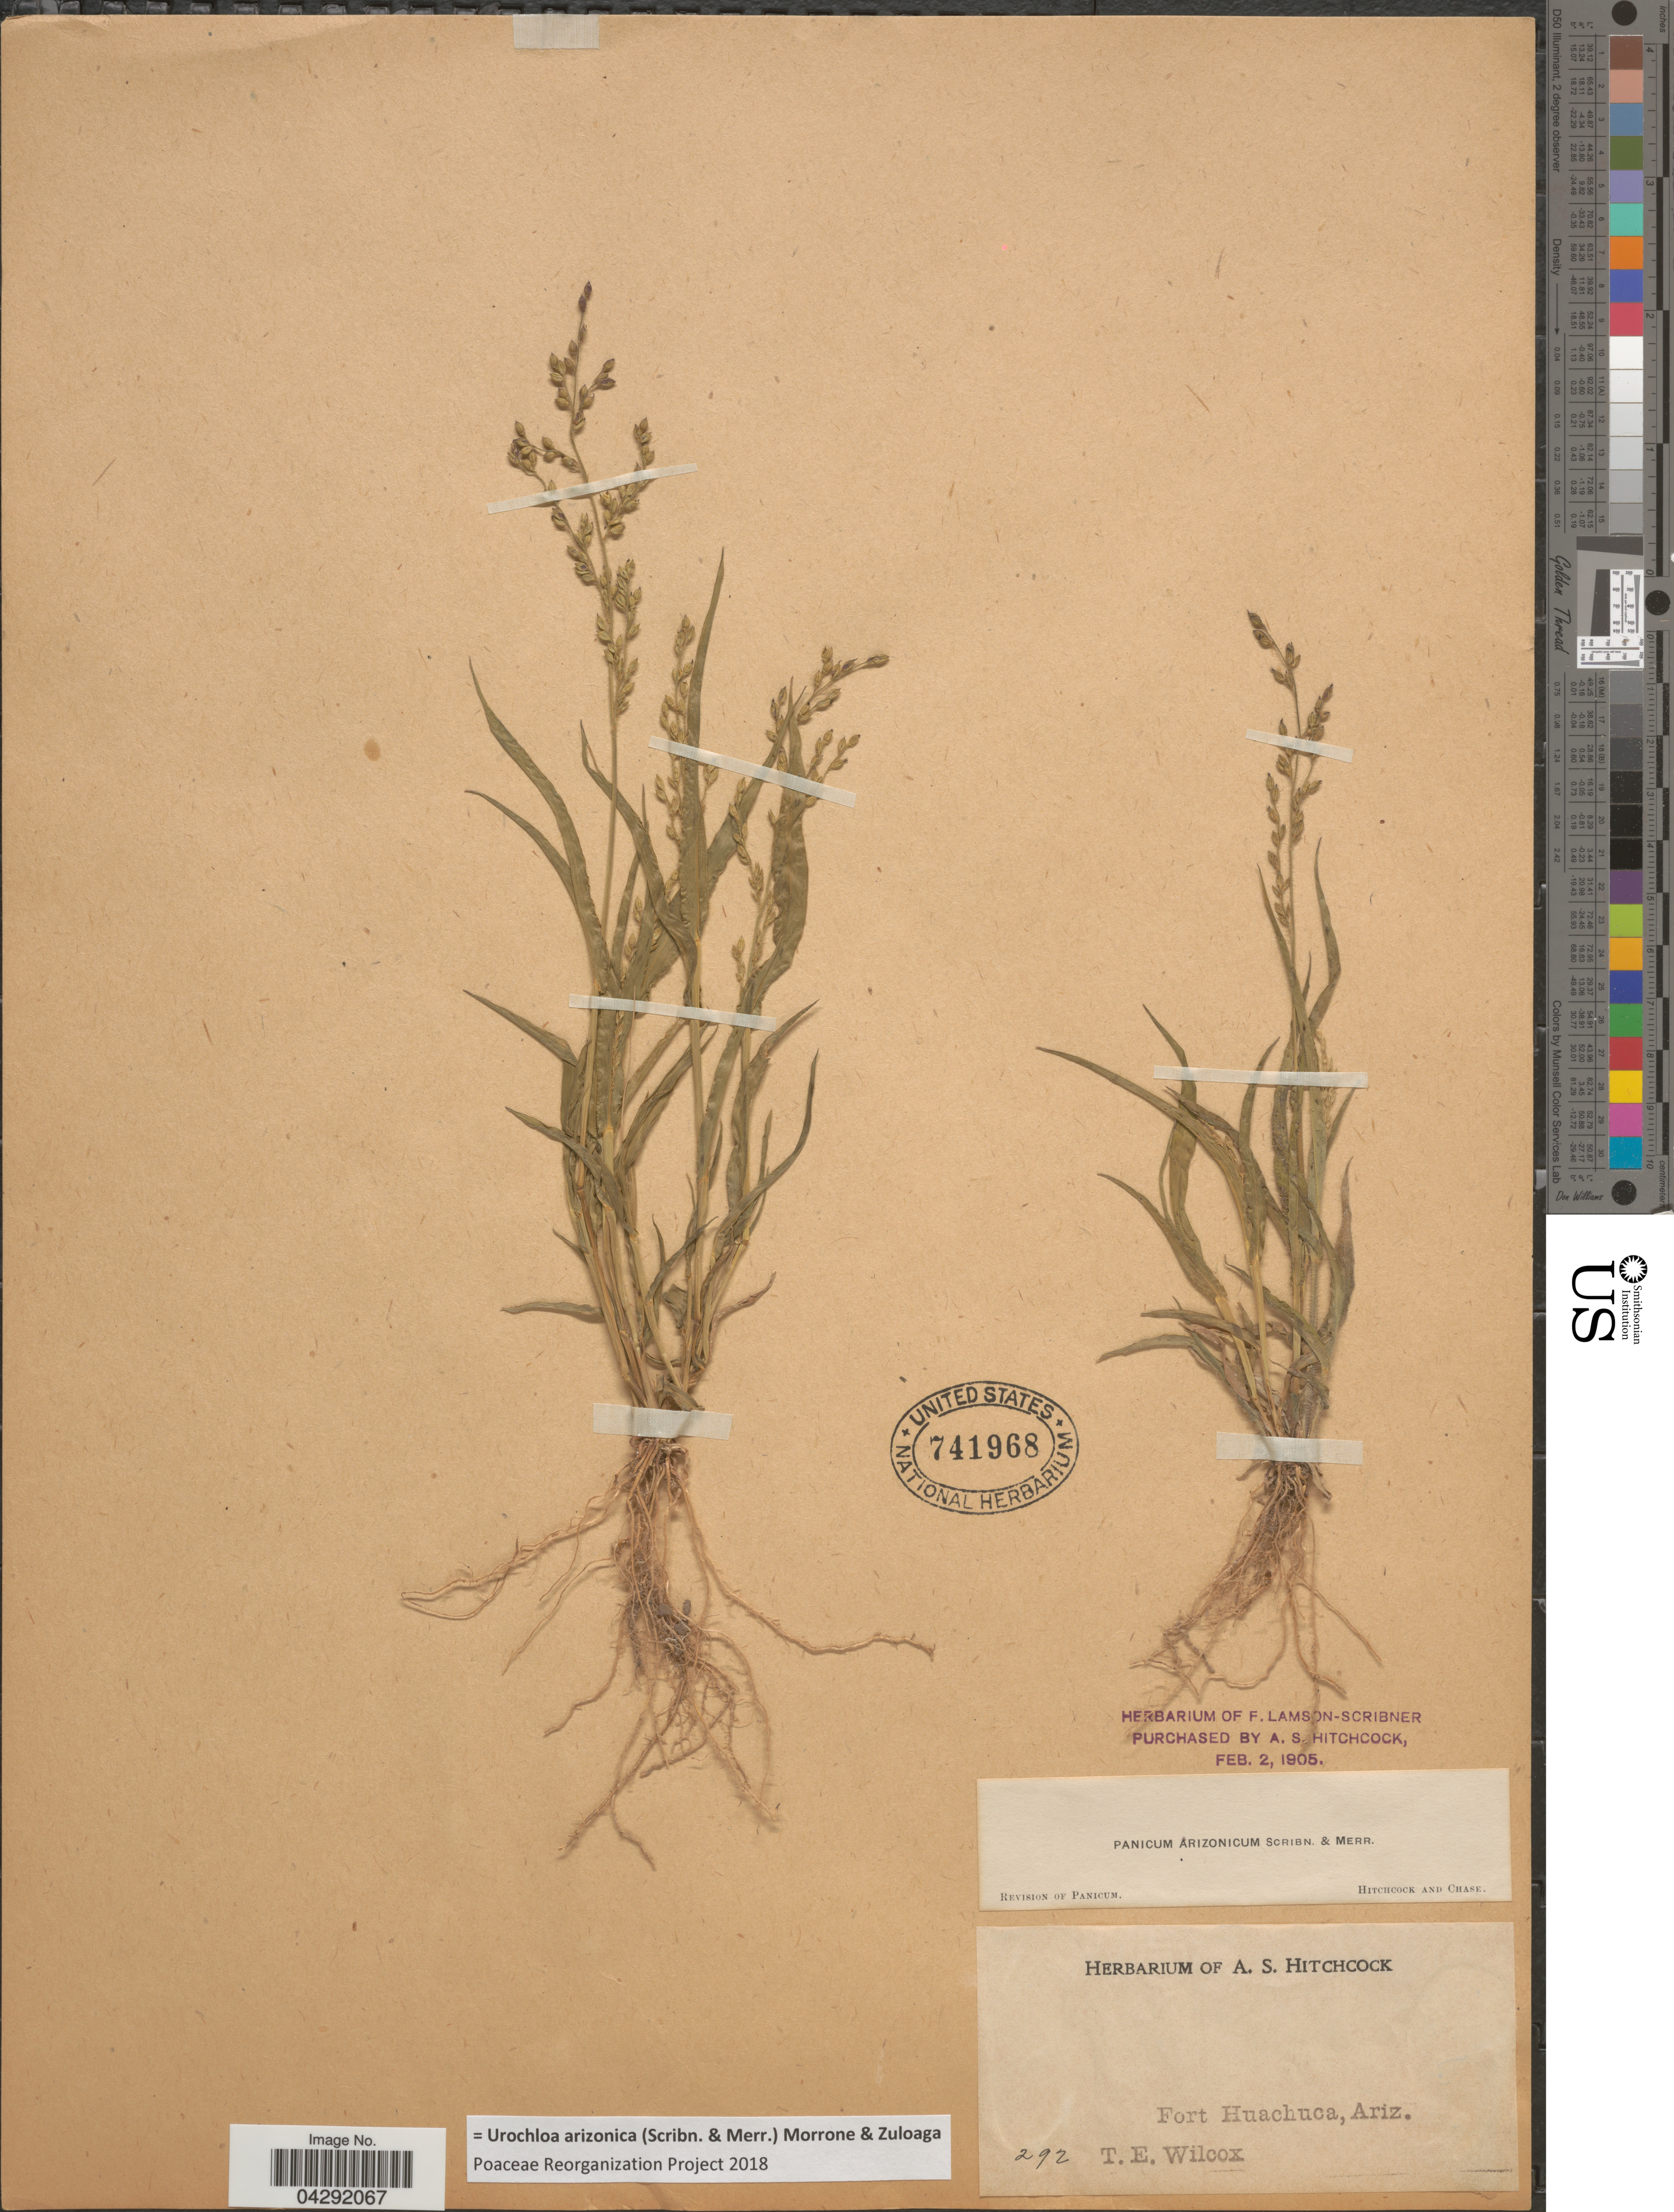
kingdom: Plantae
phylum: Tracheophyta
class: Liliopsida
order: Poales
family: Poaceae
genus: Urochloa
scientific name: Urochloa arizonica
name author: (Scribn. & Merr.) Morrone & Zuloaga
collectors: T. E. Wilcox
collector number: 292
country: United States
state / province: Arizona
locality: Fort Huachuca.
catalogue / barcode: US 741968